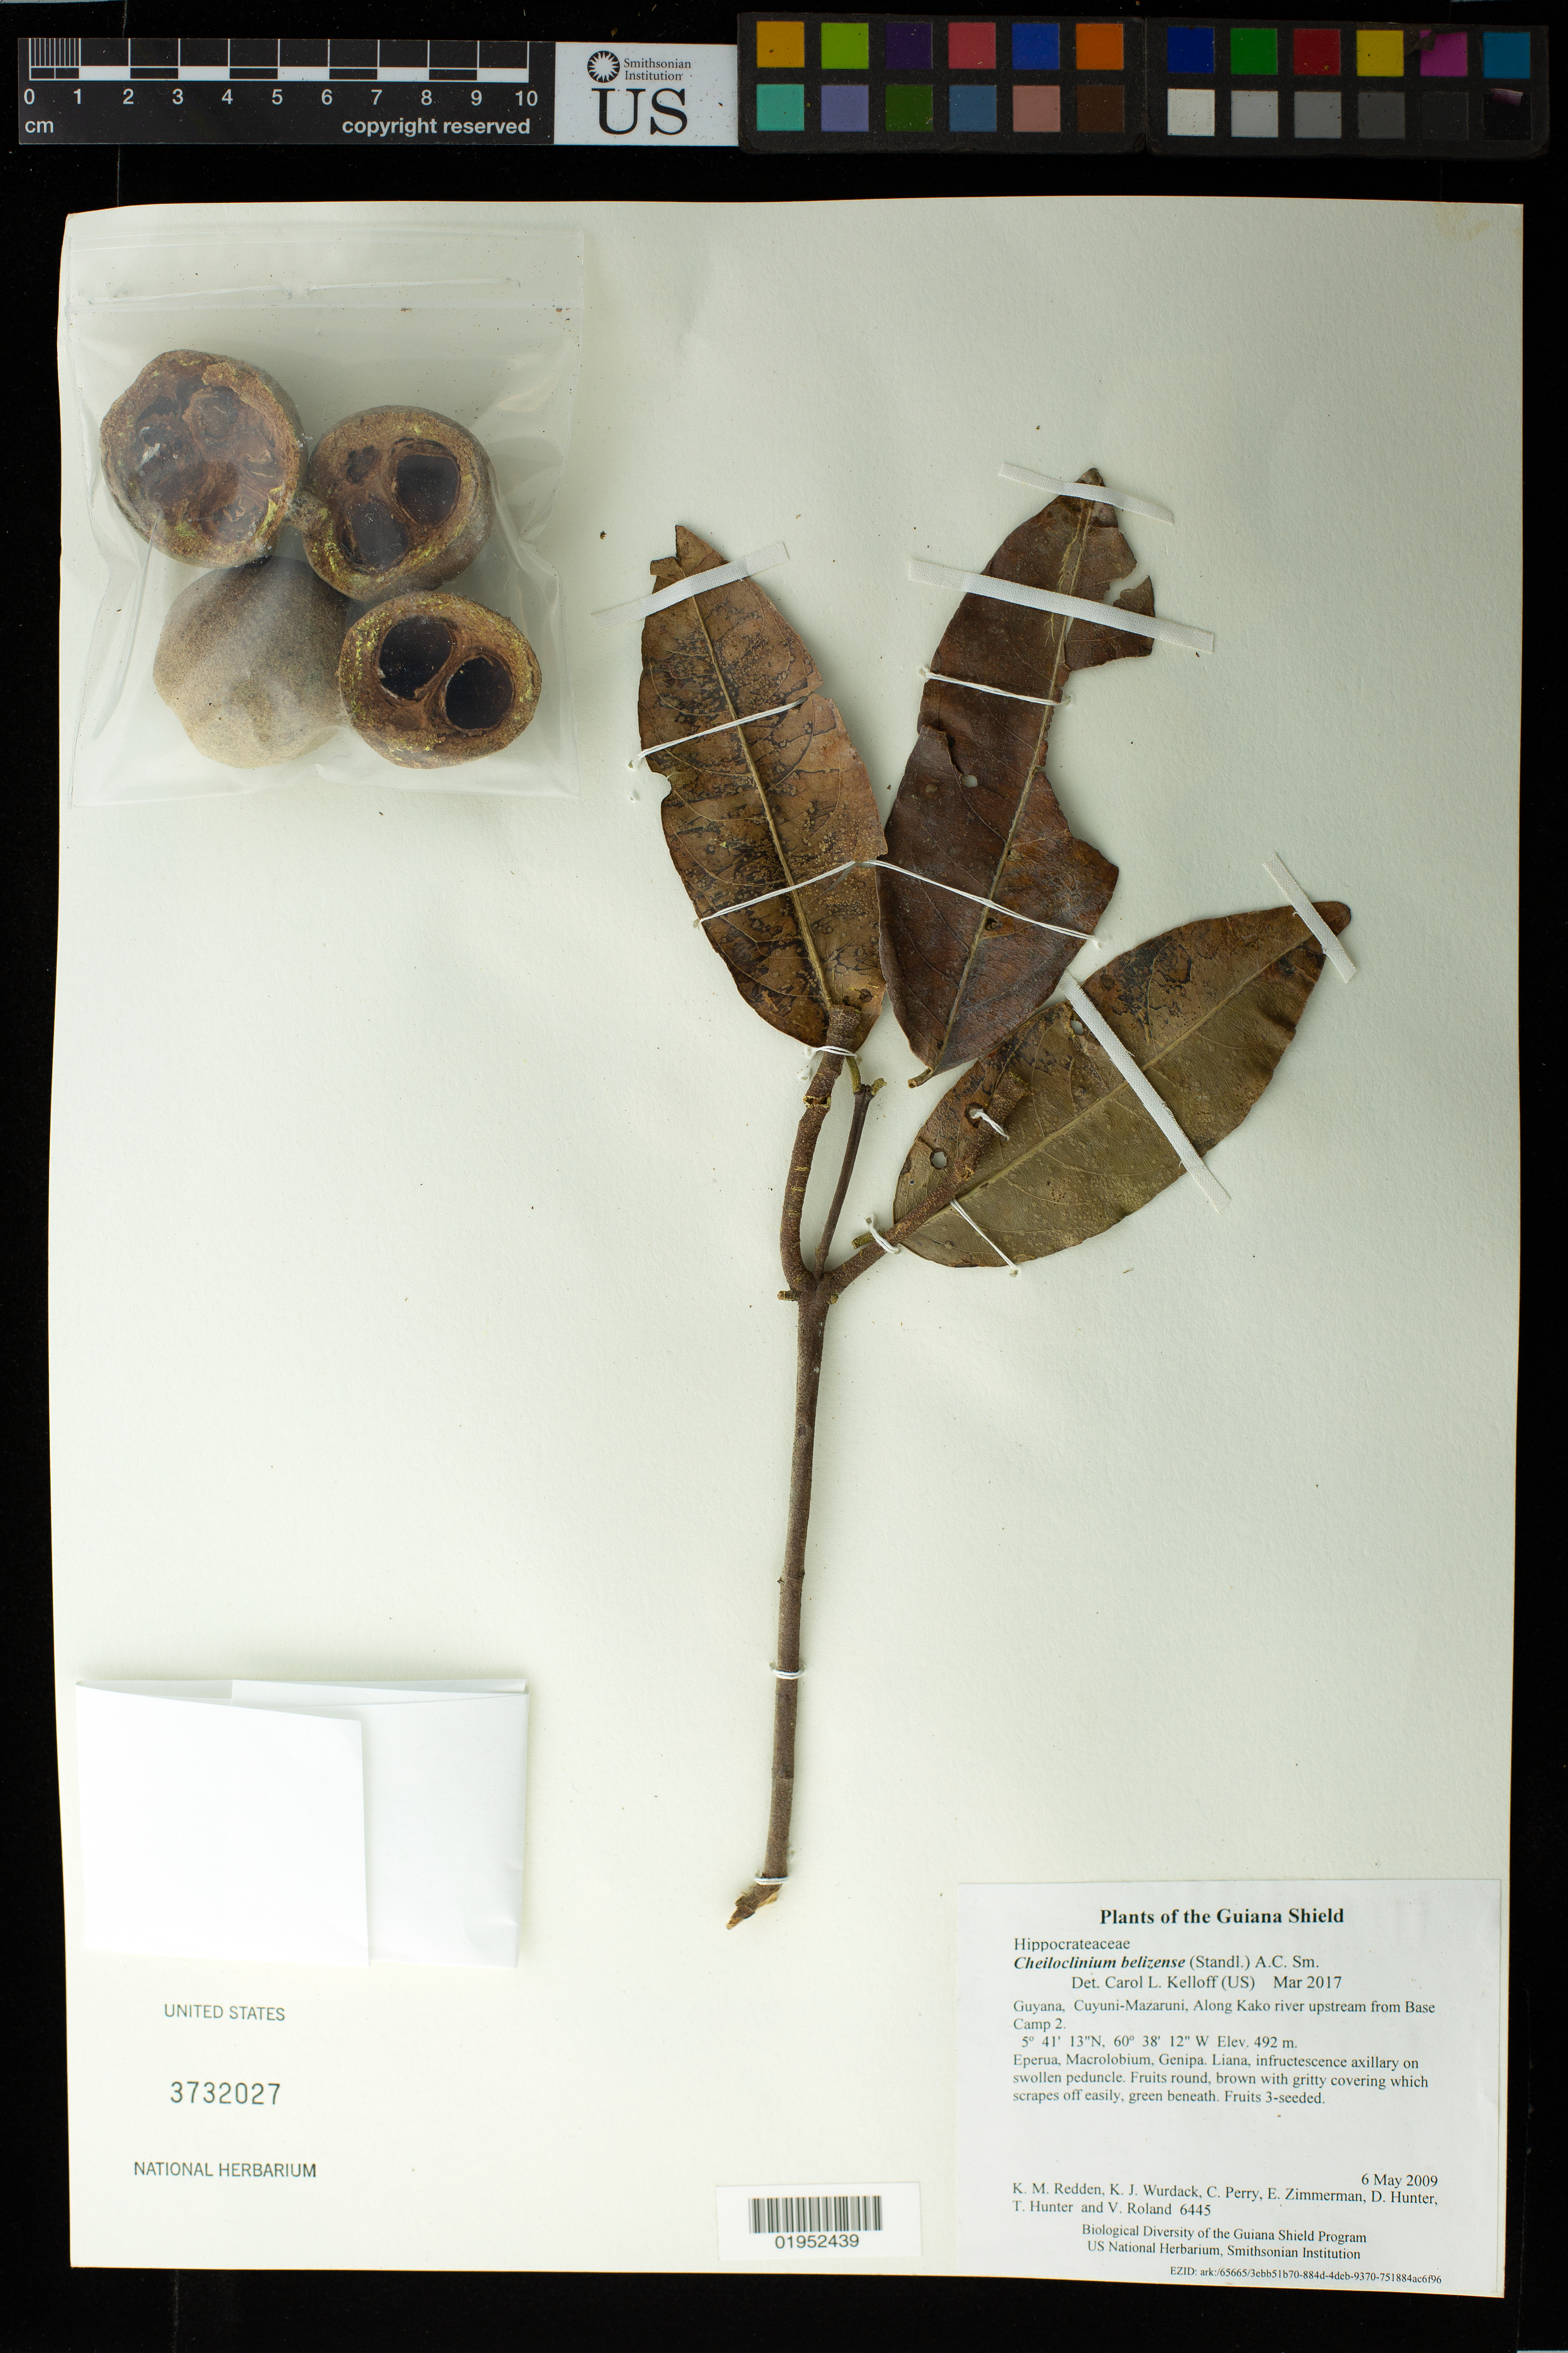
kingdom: Plantae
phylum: Tracheophyta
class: Magnoliopsida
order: Celastrales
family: Celastraceae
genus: Cheiloclinium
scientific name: Cheiloclinium belizense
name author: (Standl.) A.C. Sm.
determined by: Kelloff, Carol L., (US), Smithsonian Institution - National Museum of Natural History (UNITED STATES)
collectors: K. M. Redden, K. Wurdack, C. Perry, E. Zimmerman, D. Hunter, T. Hunter & V. Roland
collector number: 6445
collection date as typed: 6 May 2009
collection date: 2009-05-06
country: Guyana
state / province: Cuyuni-Mazaruni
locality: Along Kako river upstream from Base Camp 2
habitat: Eperua, Macrolobium, Genipa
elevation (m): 492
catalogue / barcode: US 3732027